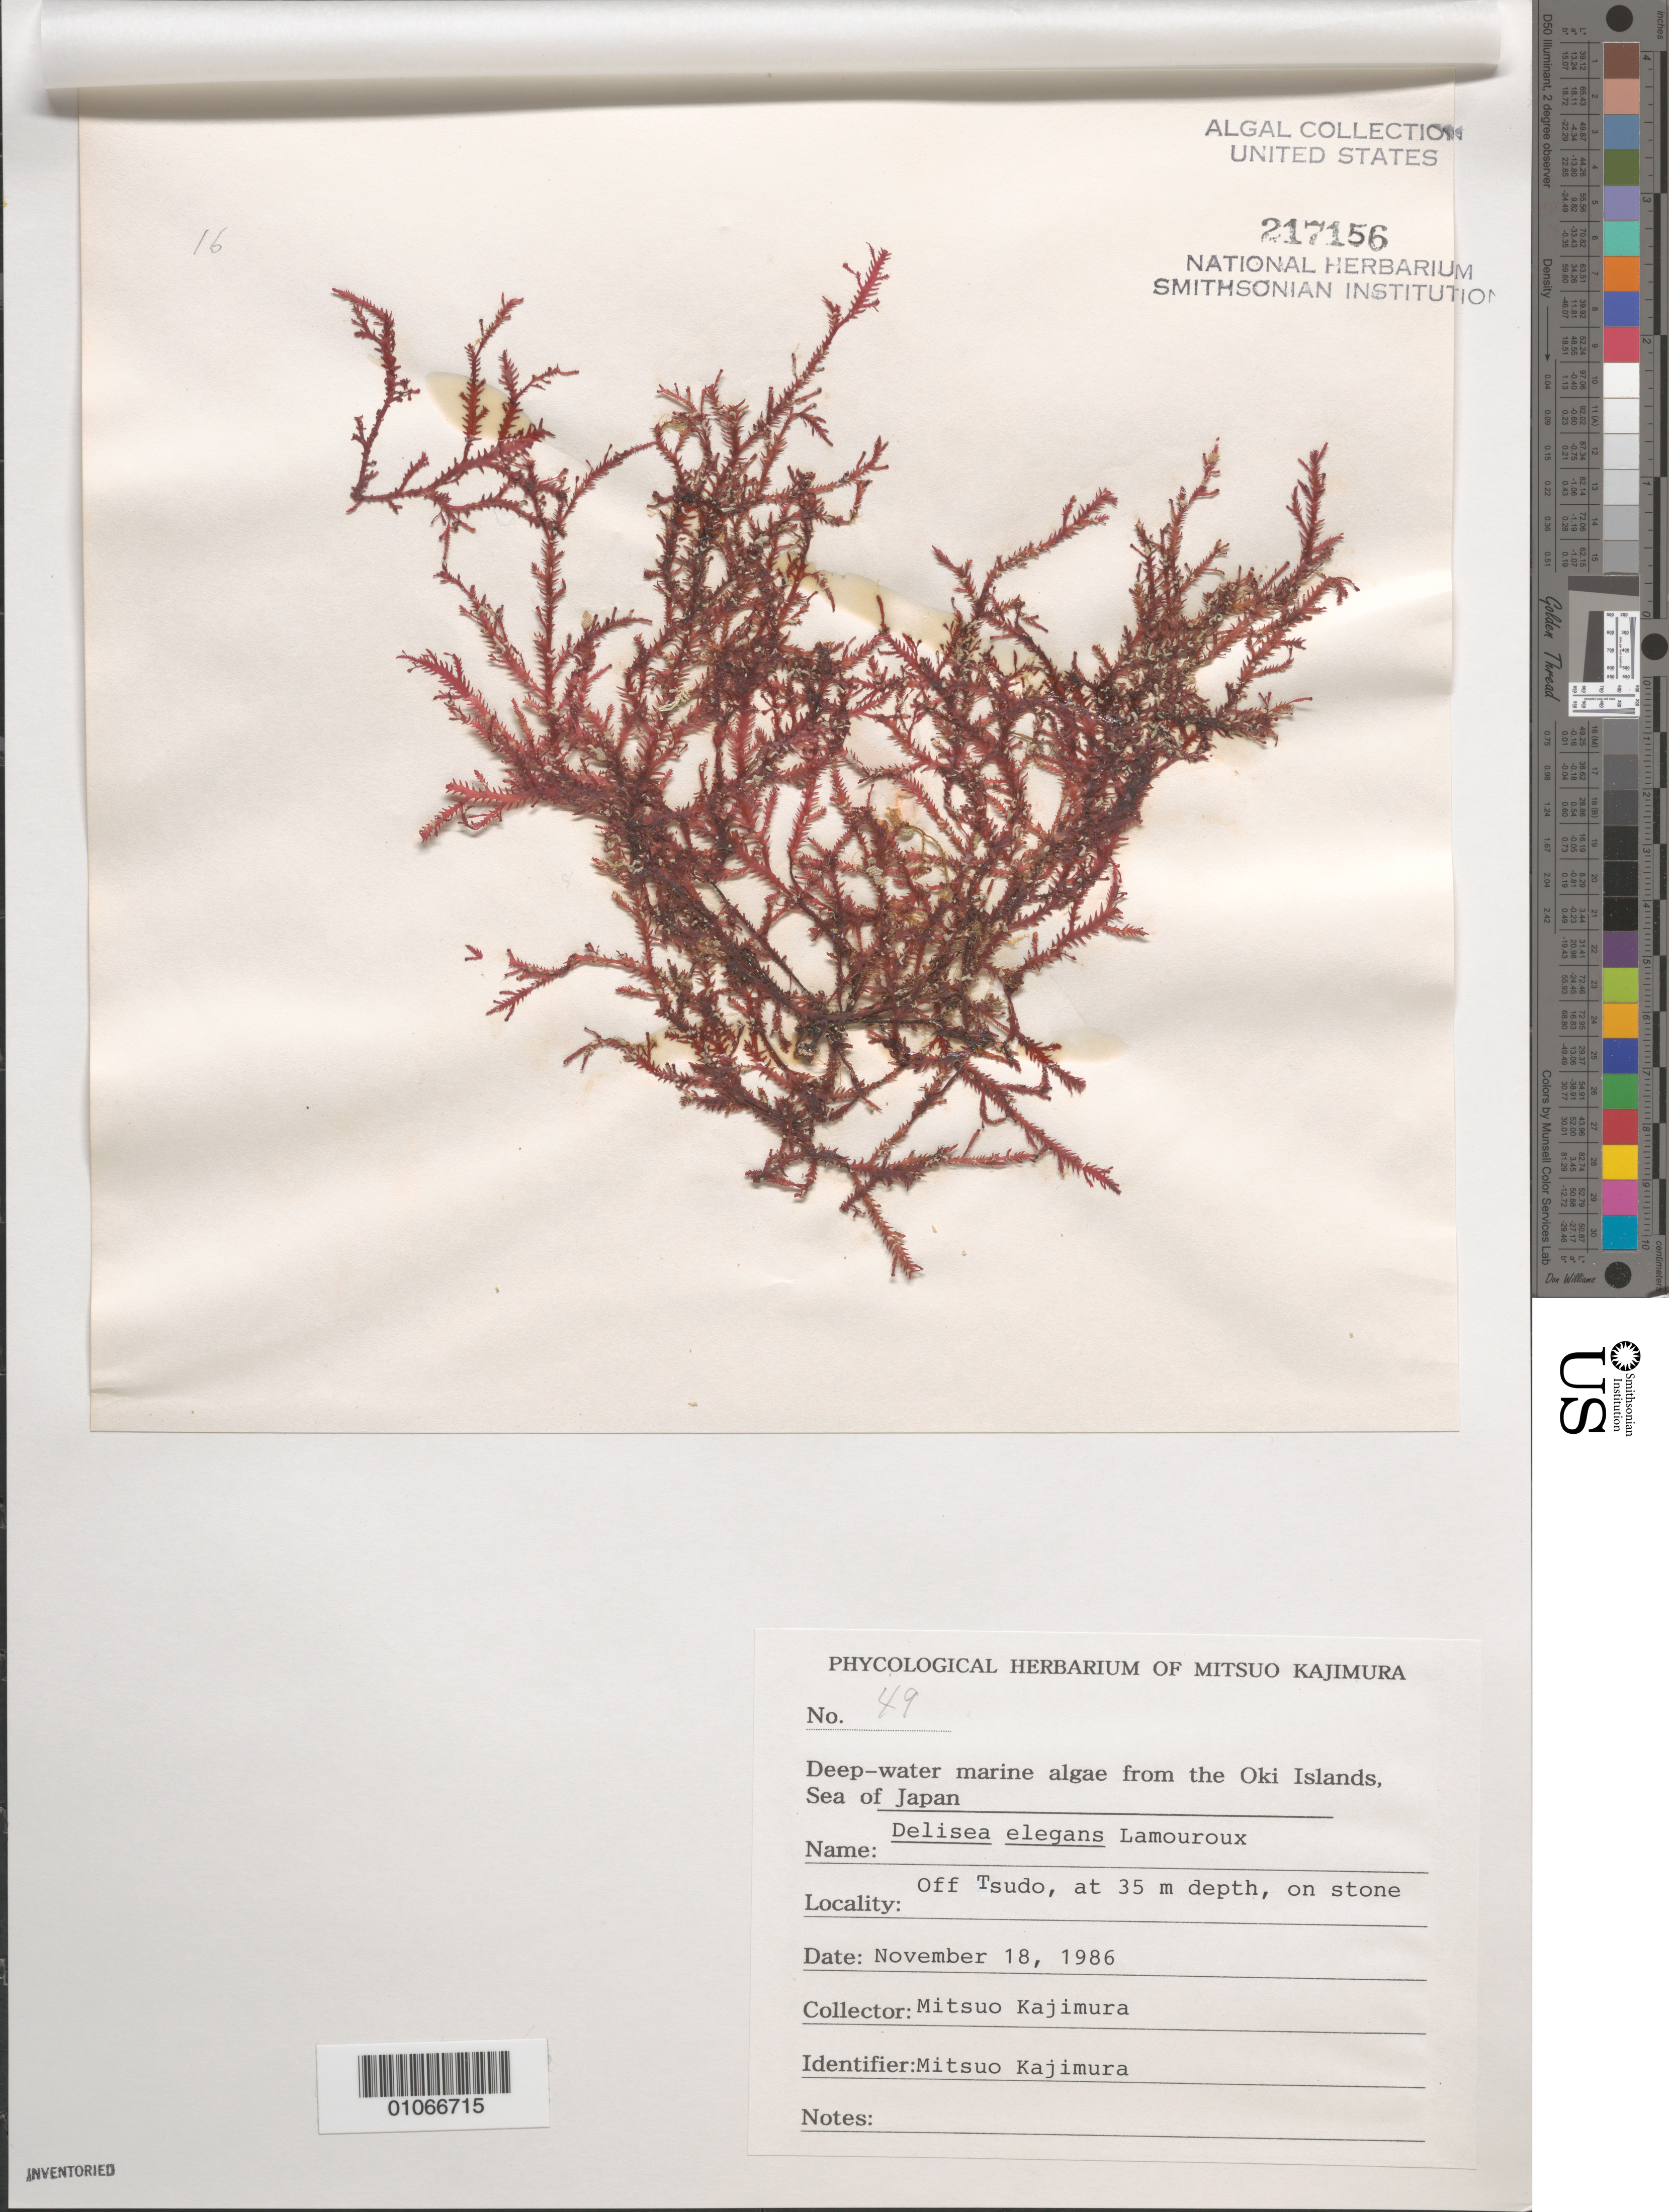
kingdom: Plantae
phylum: Rhodophyta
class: Florideophyceae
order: Bonnemaisoniales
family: Bonnemaisoniaceae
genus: Delisea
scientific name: Delisea elegans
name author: J.V.Lamouroux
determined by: Kajimura, Mitsuo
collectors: M. Kajimura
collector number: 49 & specimen 16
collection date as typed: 18 Nov 1986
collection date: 1986-11-18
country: Japan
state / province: Simane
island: Oki Is.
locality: Off Tsudo [village], Sea of Japan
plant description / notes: Phycologial Herbarium of Mitsuo Kajimura, Deep-water marine algae from the Oki Islands, Sea of Japan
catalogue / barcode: US 217156